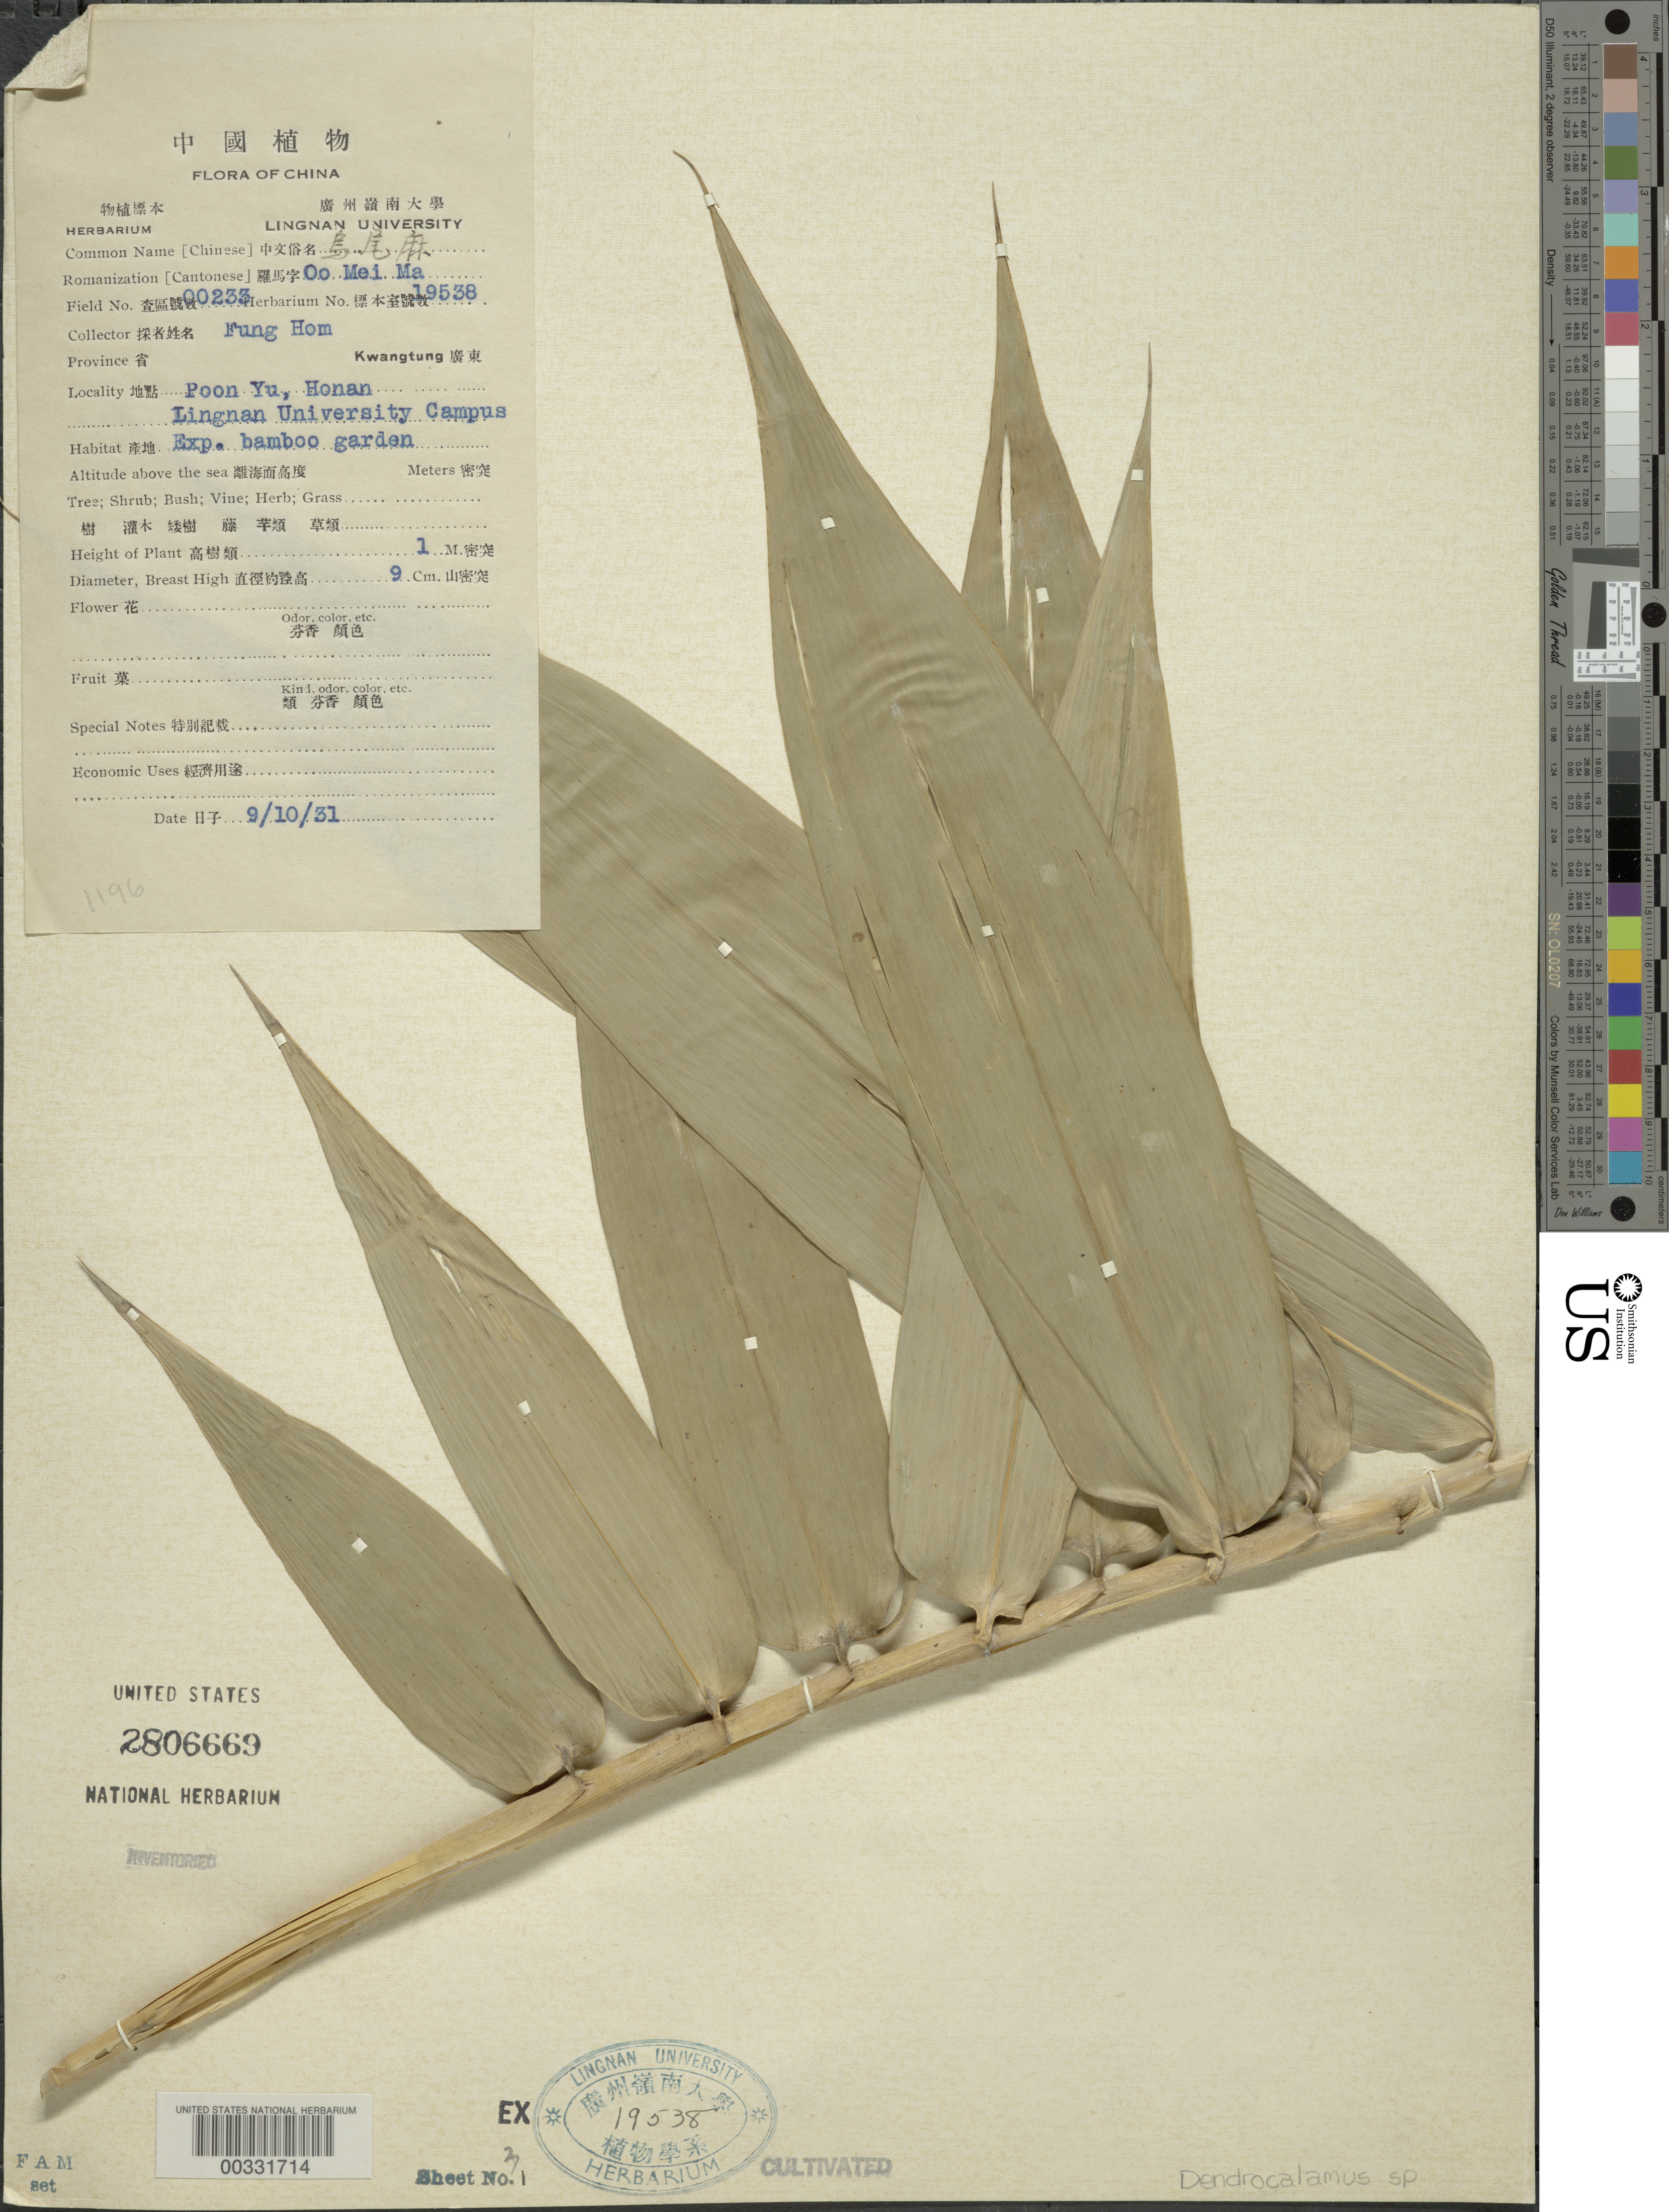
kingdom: Plantae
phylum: Tracheophyta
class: Liliopsida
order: Poales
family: Poaceae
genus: Dendrocalamus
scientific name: Dendrocalamus sp.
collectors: H. L. Fung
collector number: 233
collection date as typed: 10 Sep 1931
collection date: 1931-09-10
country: China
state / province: Guangdong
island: Honam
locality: Lingnan univ. bg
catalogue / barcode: US 2806669